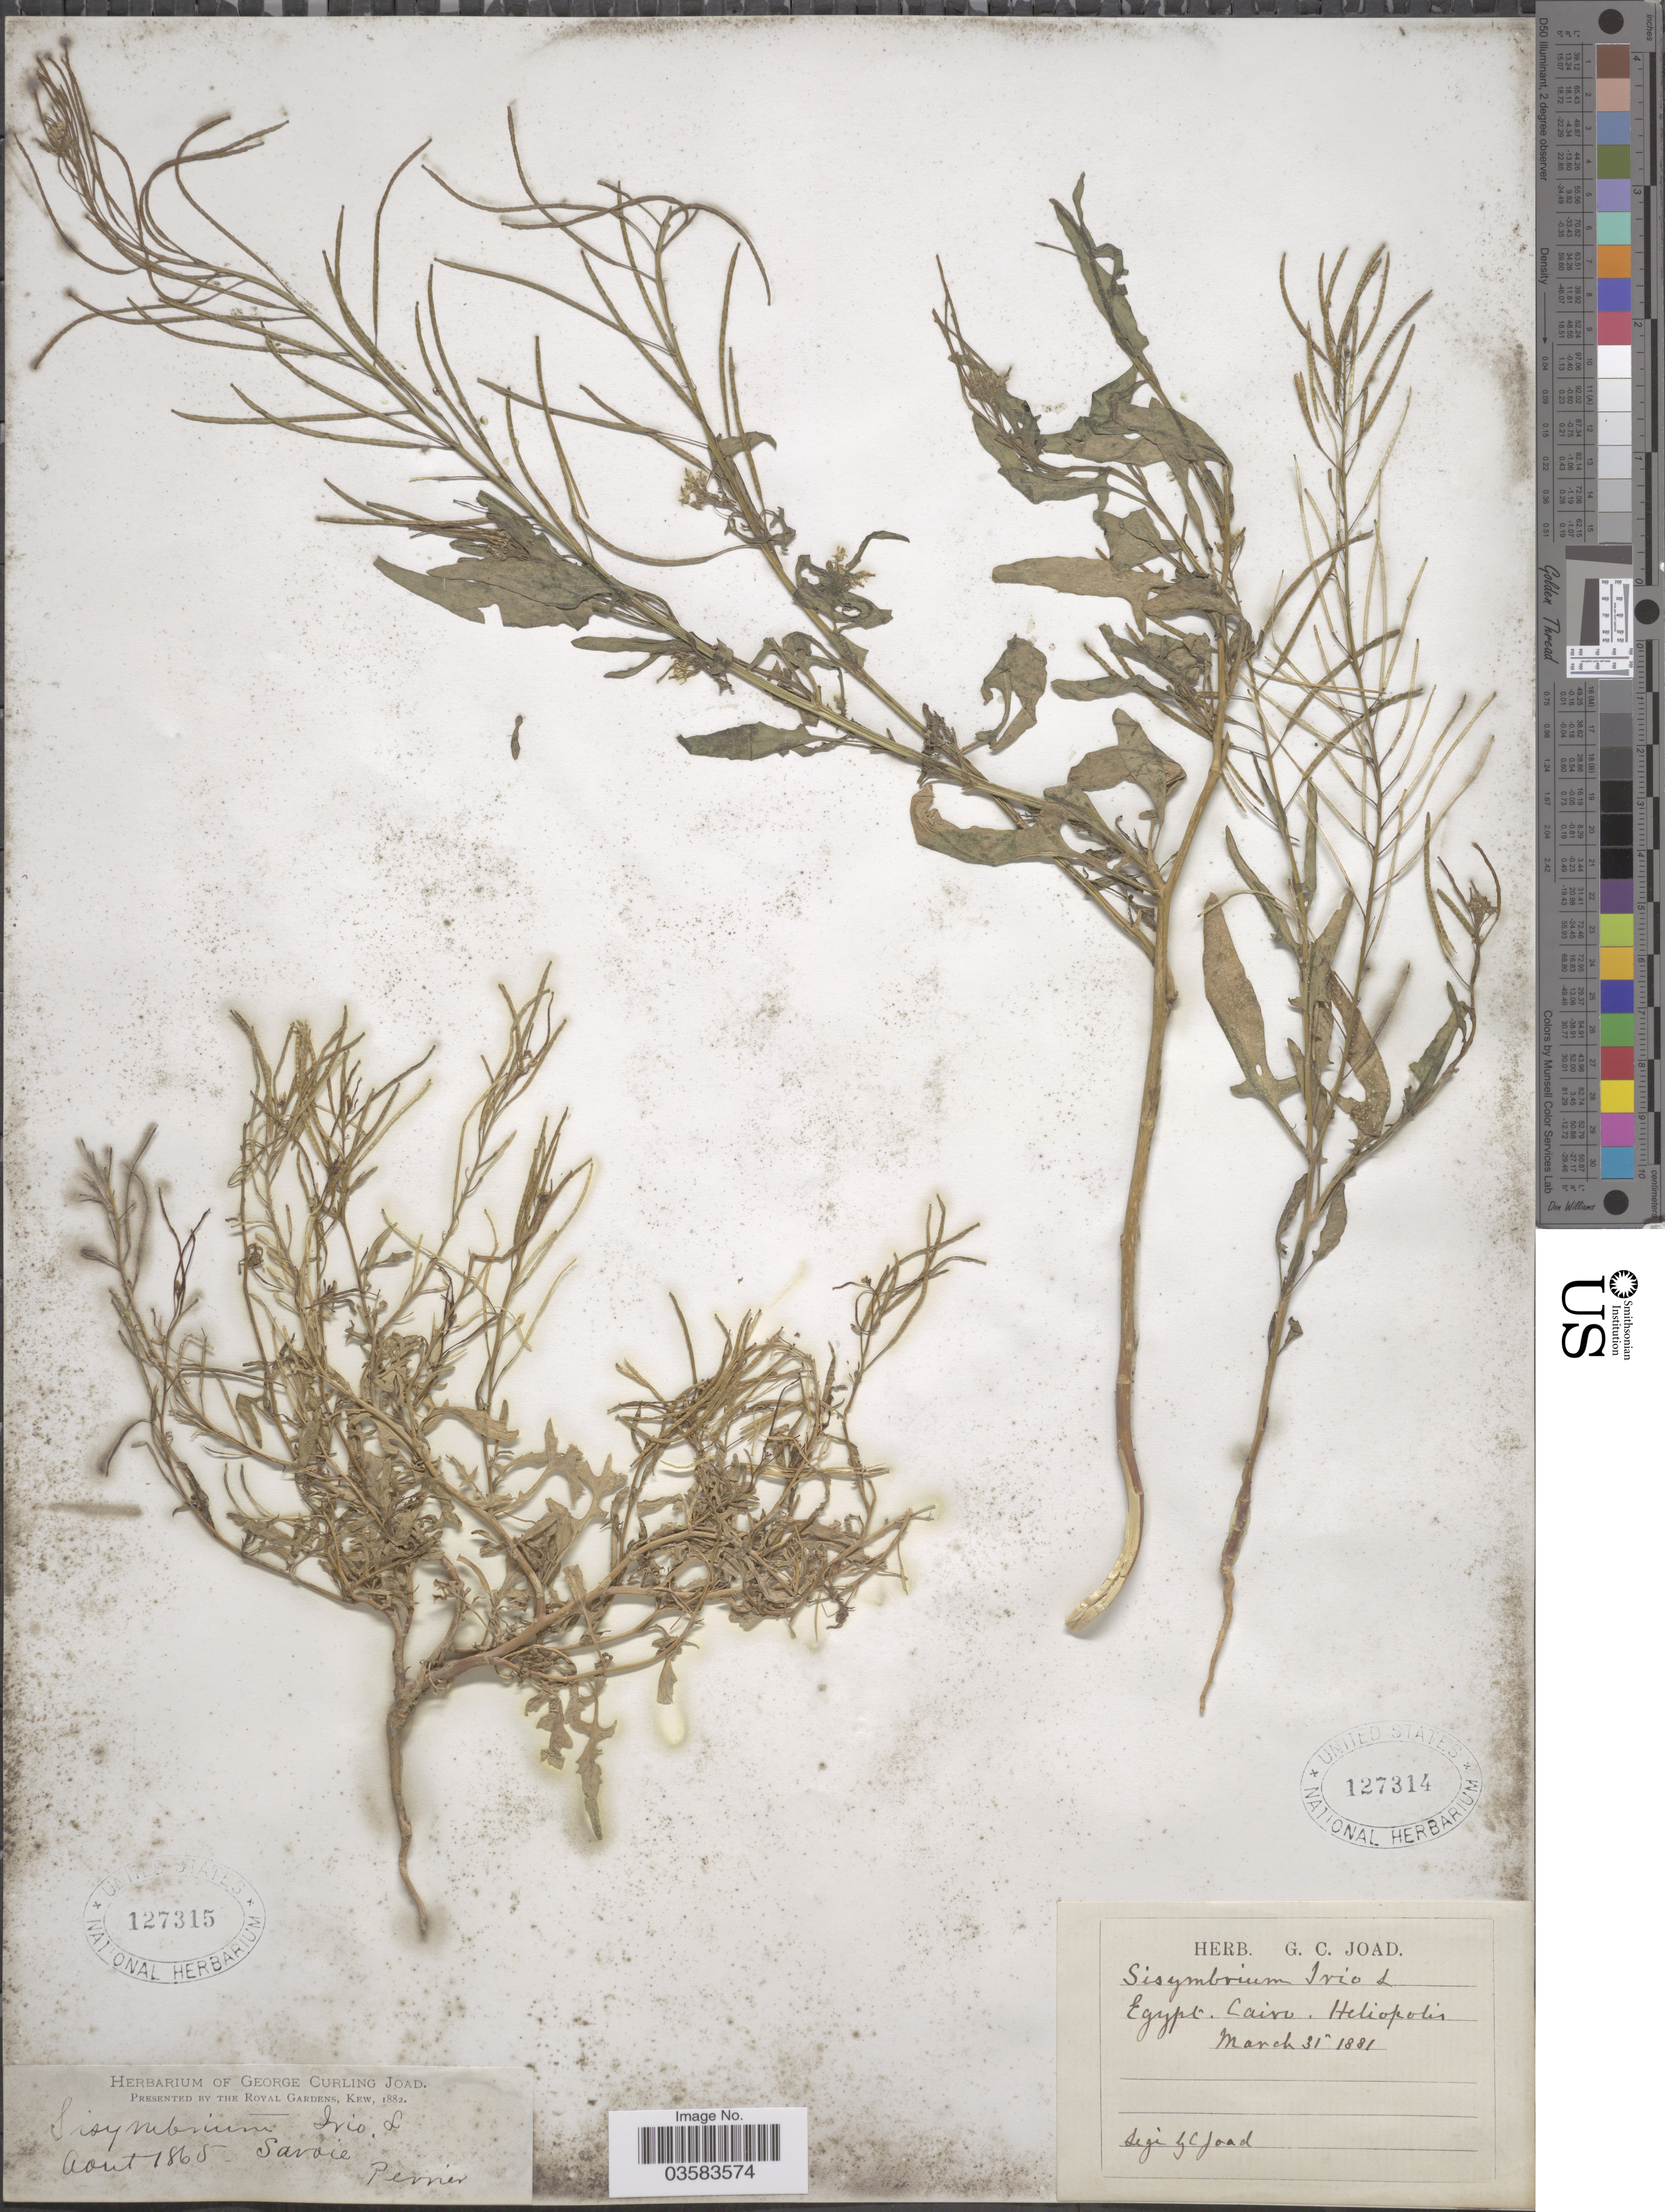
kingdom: Plantae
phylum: Tracheophyta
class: Magnoliopsida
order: Brassicales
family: Brassicaceae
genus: Sisymbrium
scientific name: Sisymbrium irio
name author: L.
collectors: G. Joad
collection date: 1881-03-31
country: Egypt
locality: Cairo. Heliopolis.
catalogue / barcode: US 127314-2